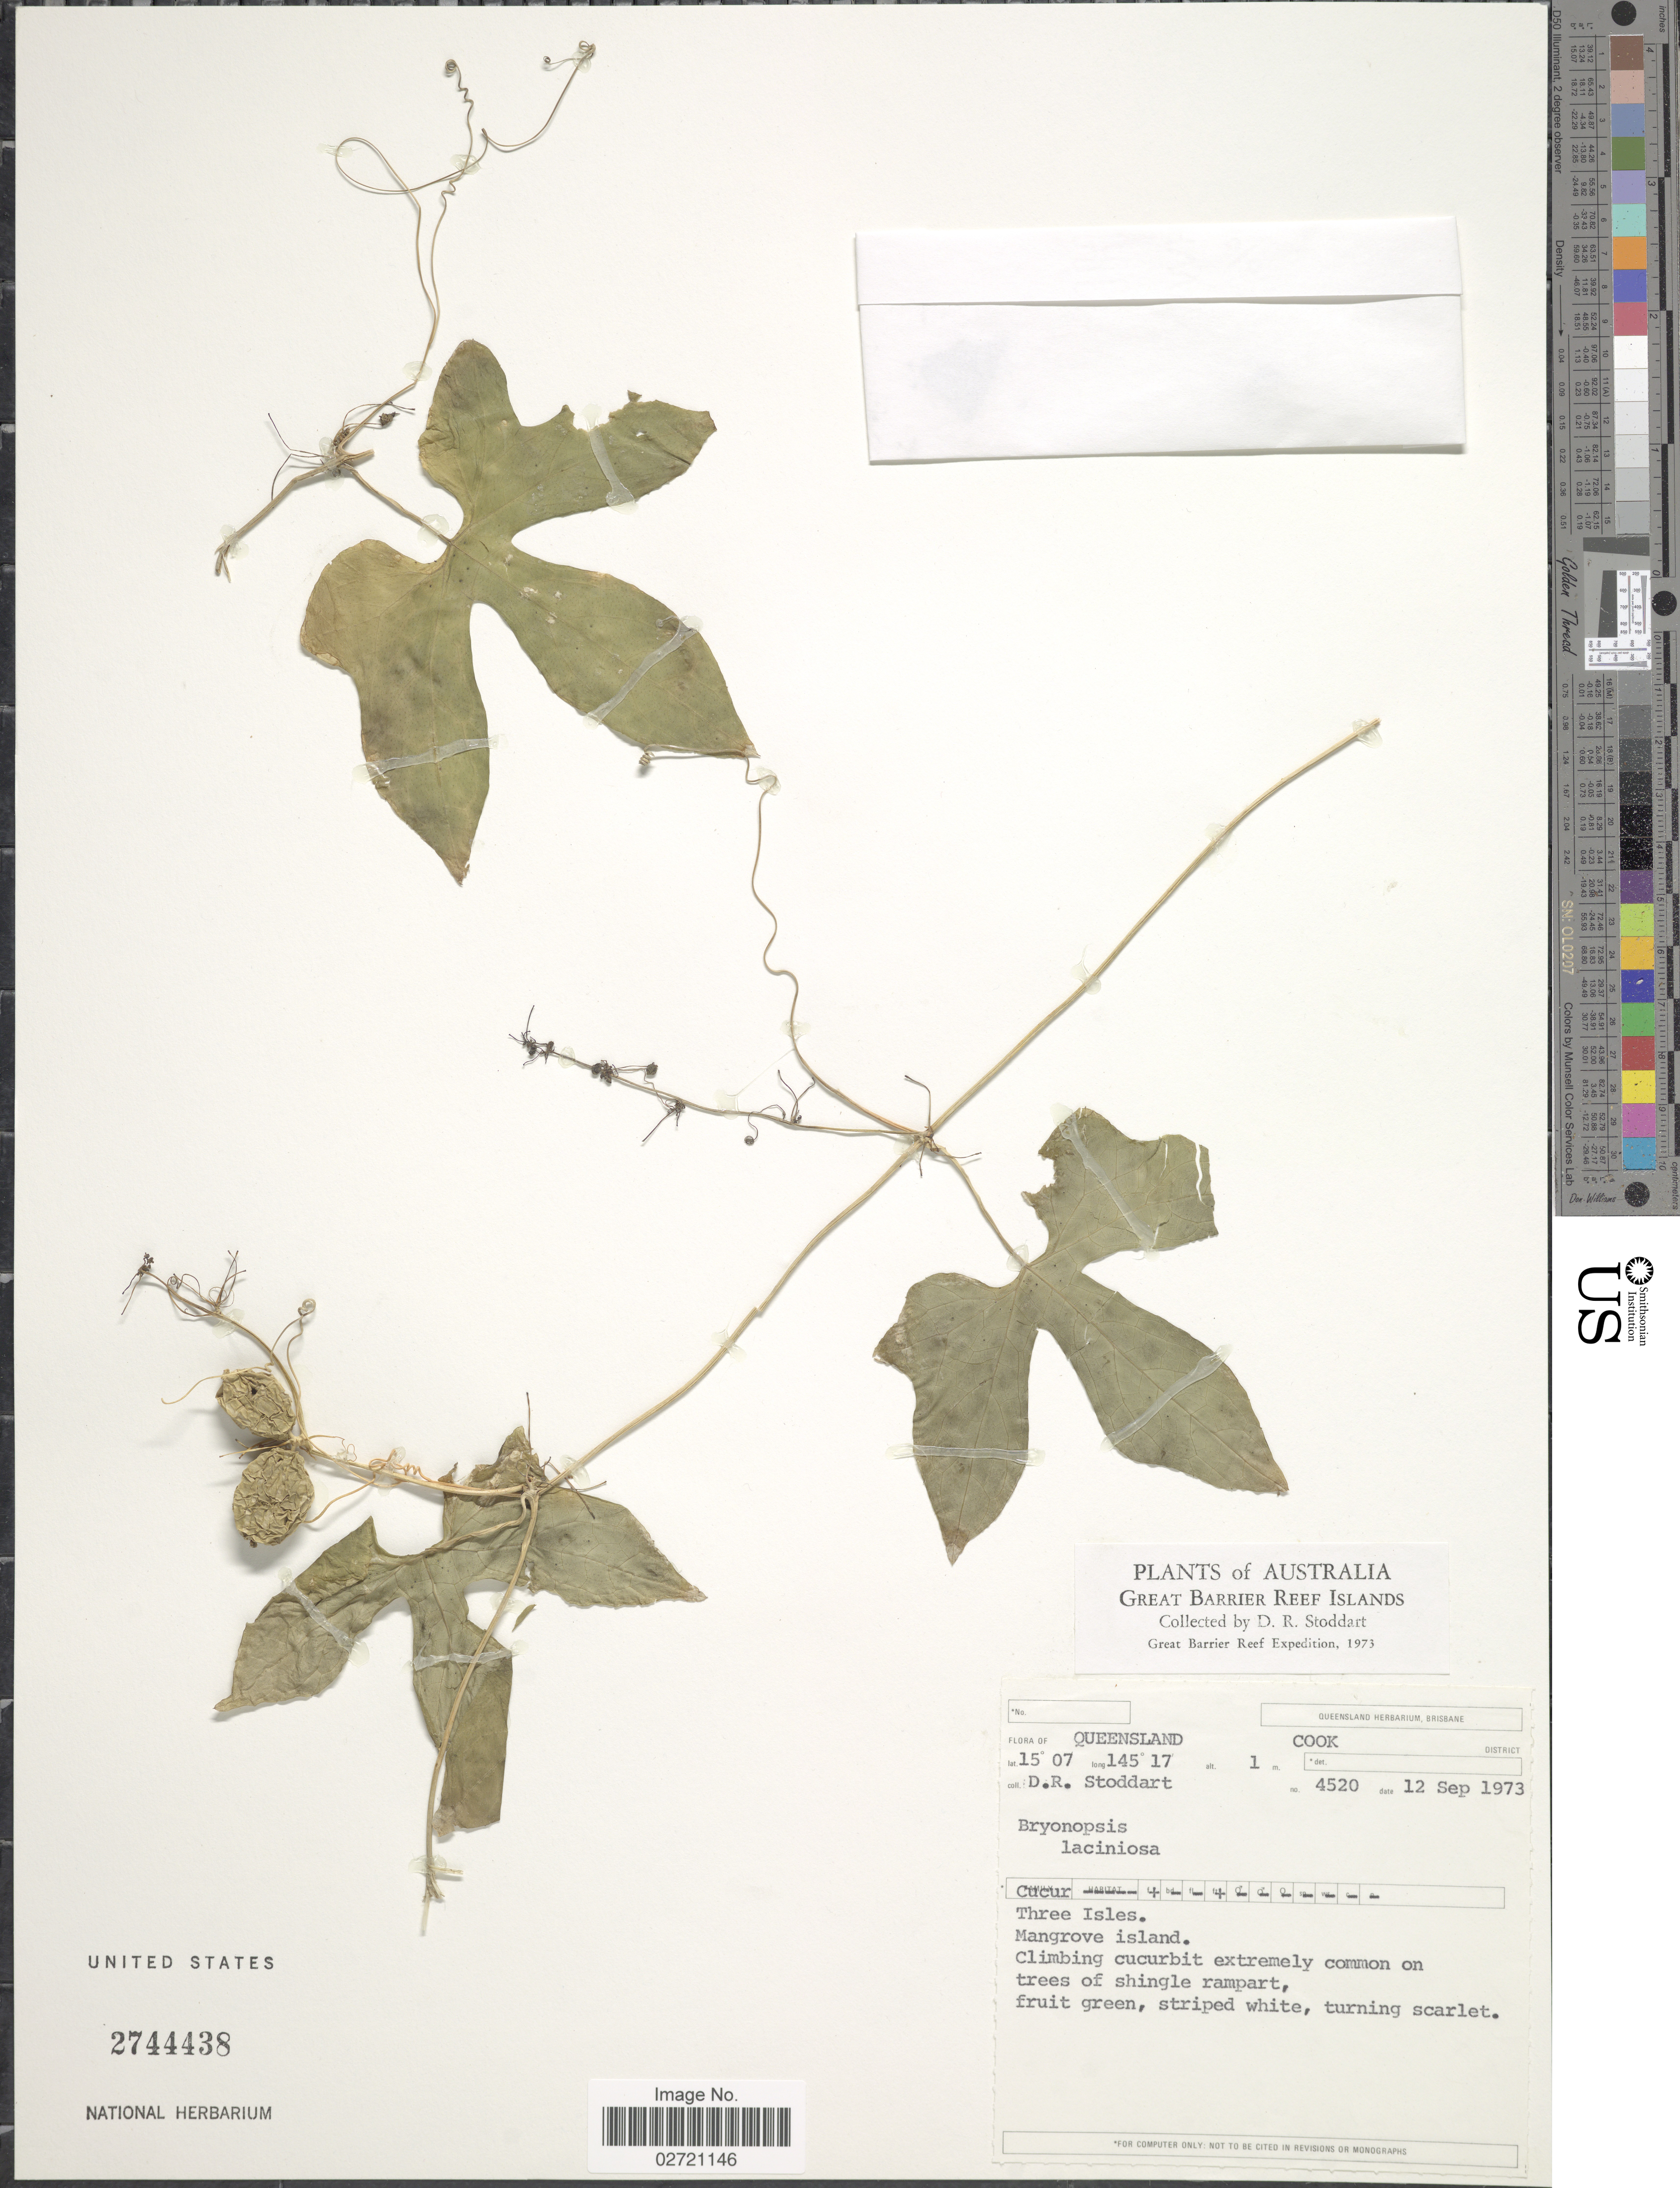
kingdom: Plantae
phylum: Tracheophyta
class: Magnoliopsida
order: Cucurbitales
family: Cucurbitaceae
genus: Diplocyclos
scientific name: Diplocyclos palmatus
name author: (L.) C. Jeffrey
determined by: Strong, Mark T., (BOT), Smithsonian Institution - National Museum of Natural History (UNITED STATES)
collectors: D. R. Stoddart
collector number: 4520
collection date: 1973-09-12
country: Australia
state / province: Queensland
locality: Great Barrier Reef Islands. Cook. Three Isles. Mangrove Island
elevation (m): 1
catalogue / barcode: US 2744438